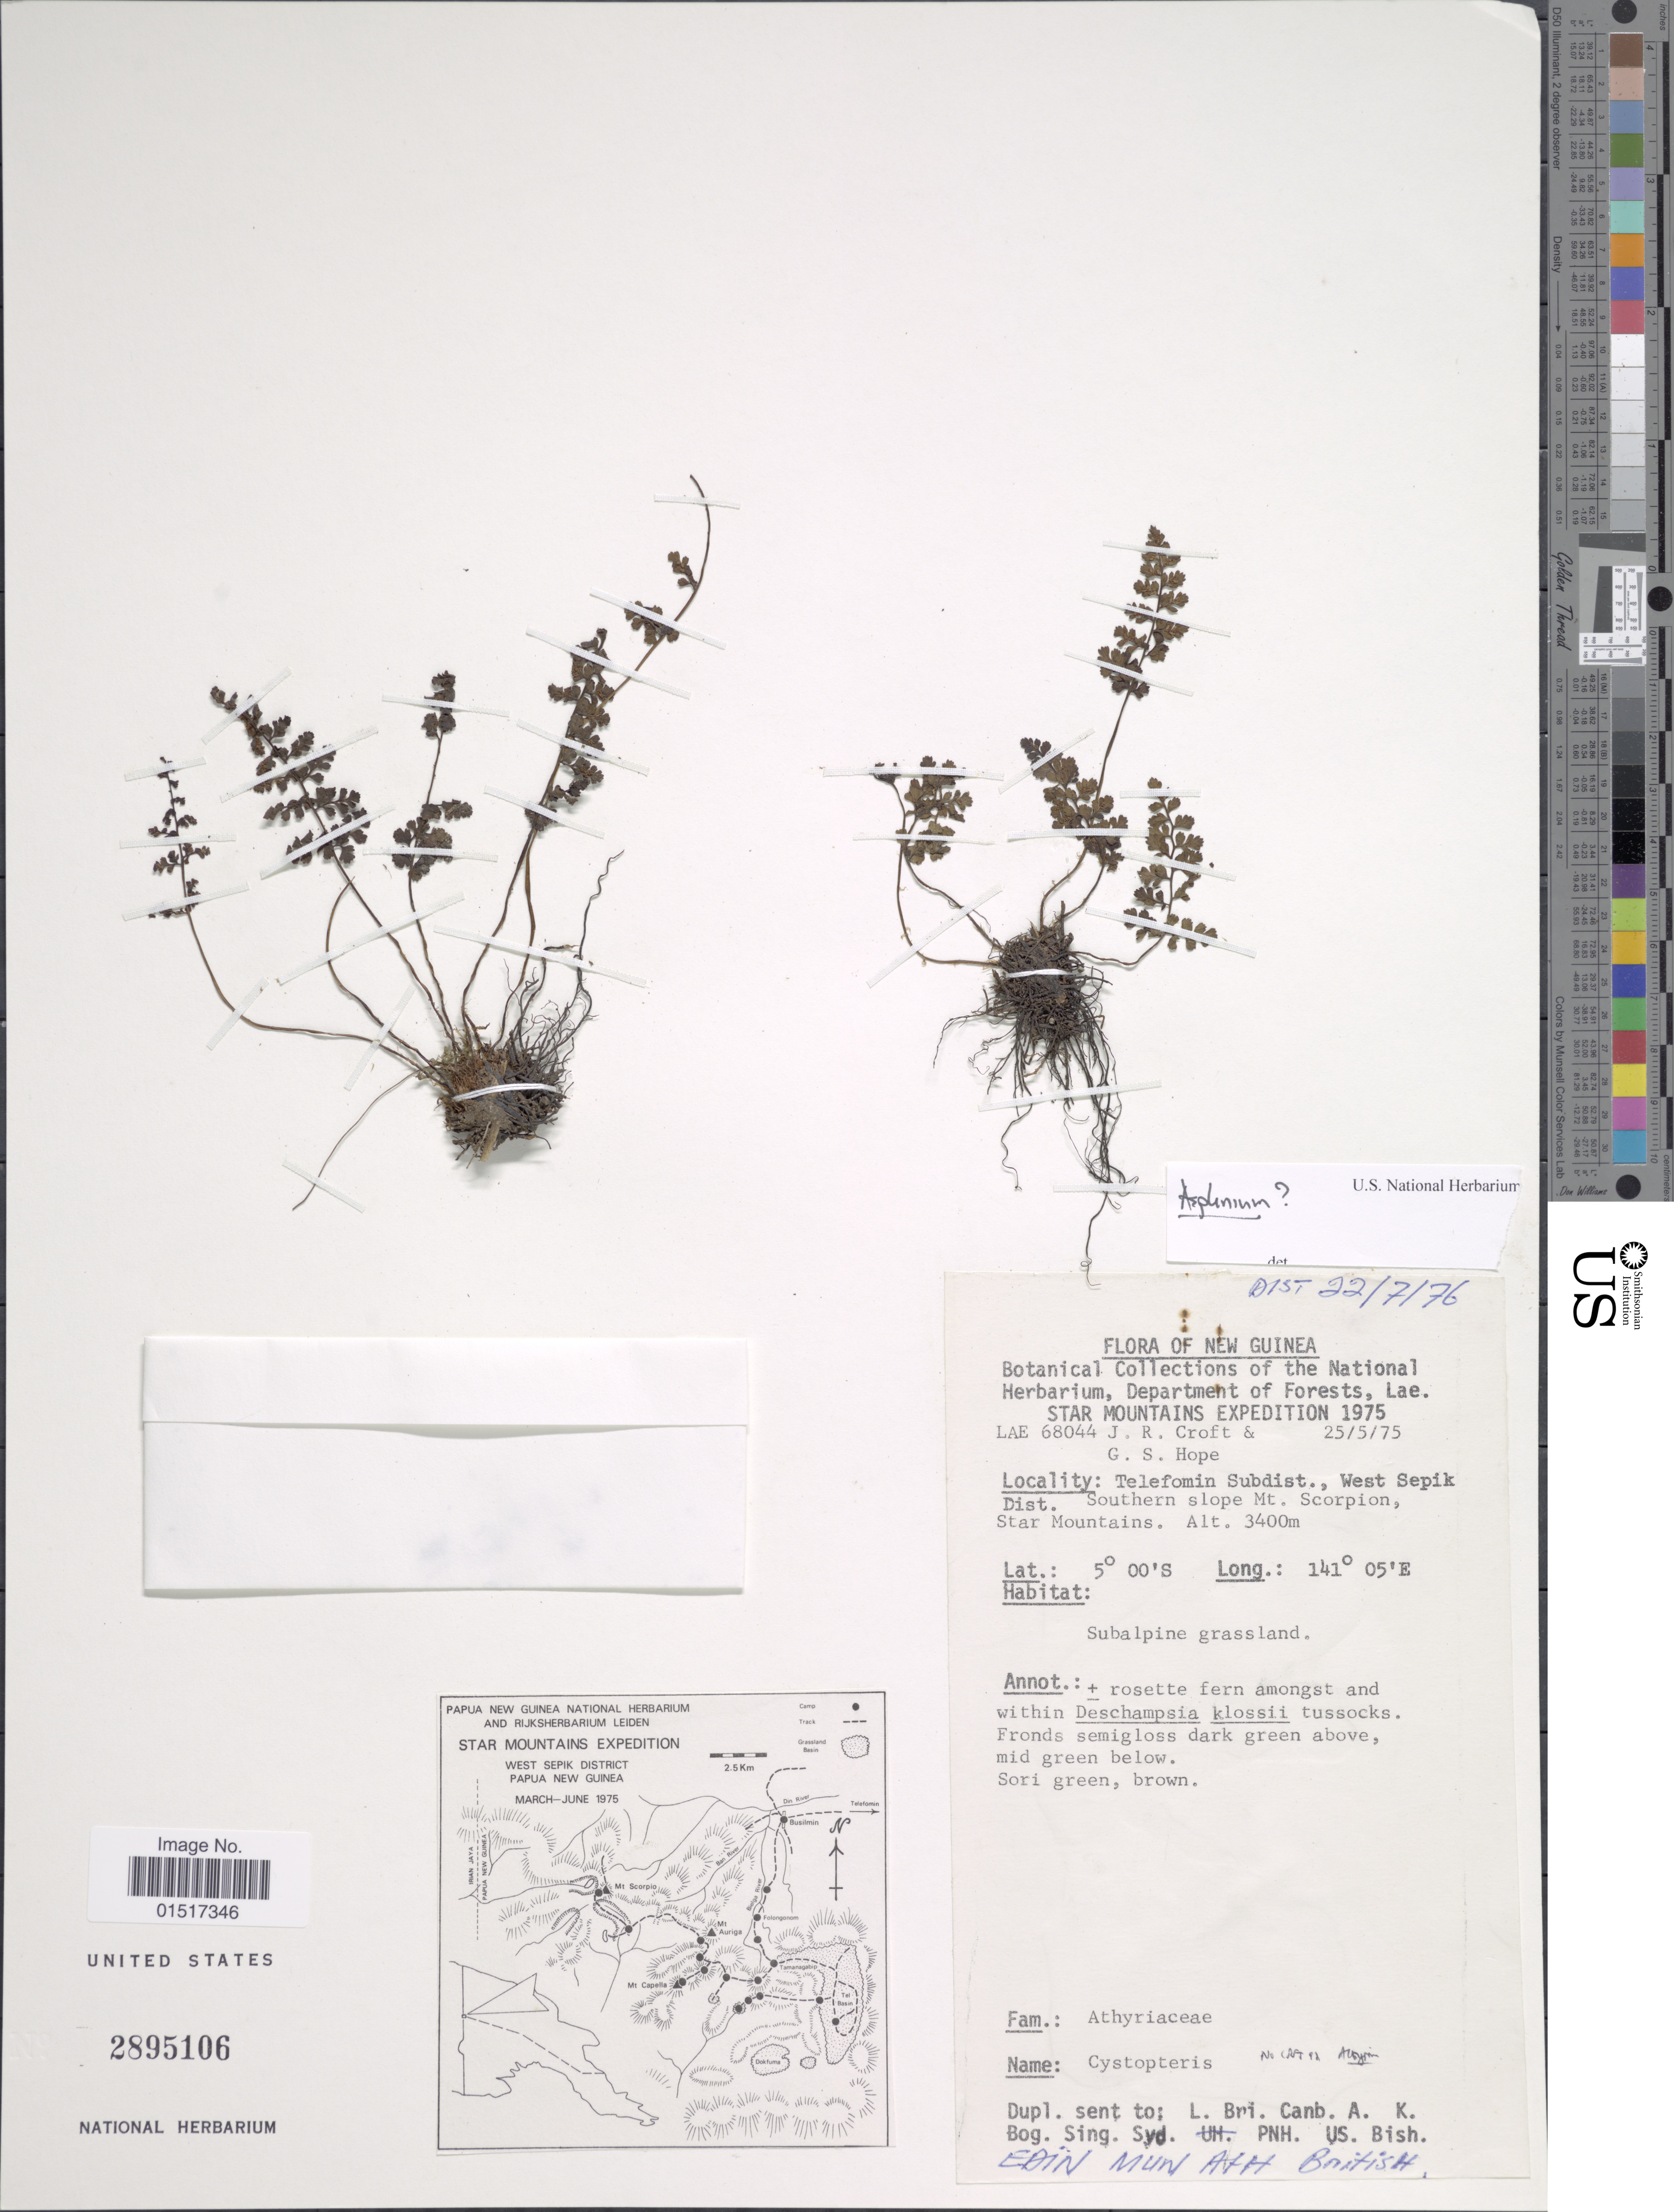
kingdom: Plantae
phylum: Tracheophyta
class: Polypodiopsida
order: Polypodiales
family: Aspleniaceae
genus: Asplenium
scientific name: Asplenium sp.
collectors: J. R. Croft & G. Hope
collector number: LAE 68044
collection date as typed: Transcribed d/m/y: 25/5/75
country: Papua New Guinea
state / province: Sandaun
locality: New Guinea. Telefomin Subdist., West Sepik Dist. Southern slope Mt. Scorpion, Star Mountains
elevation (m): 3400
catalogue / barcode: US 2895106